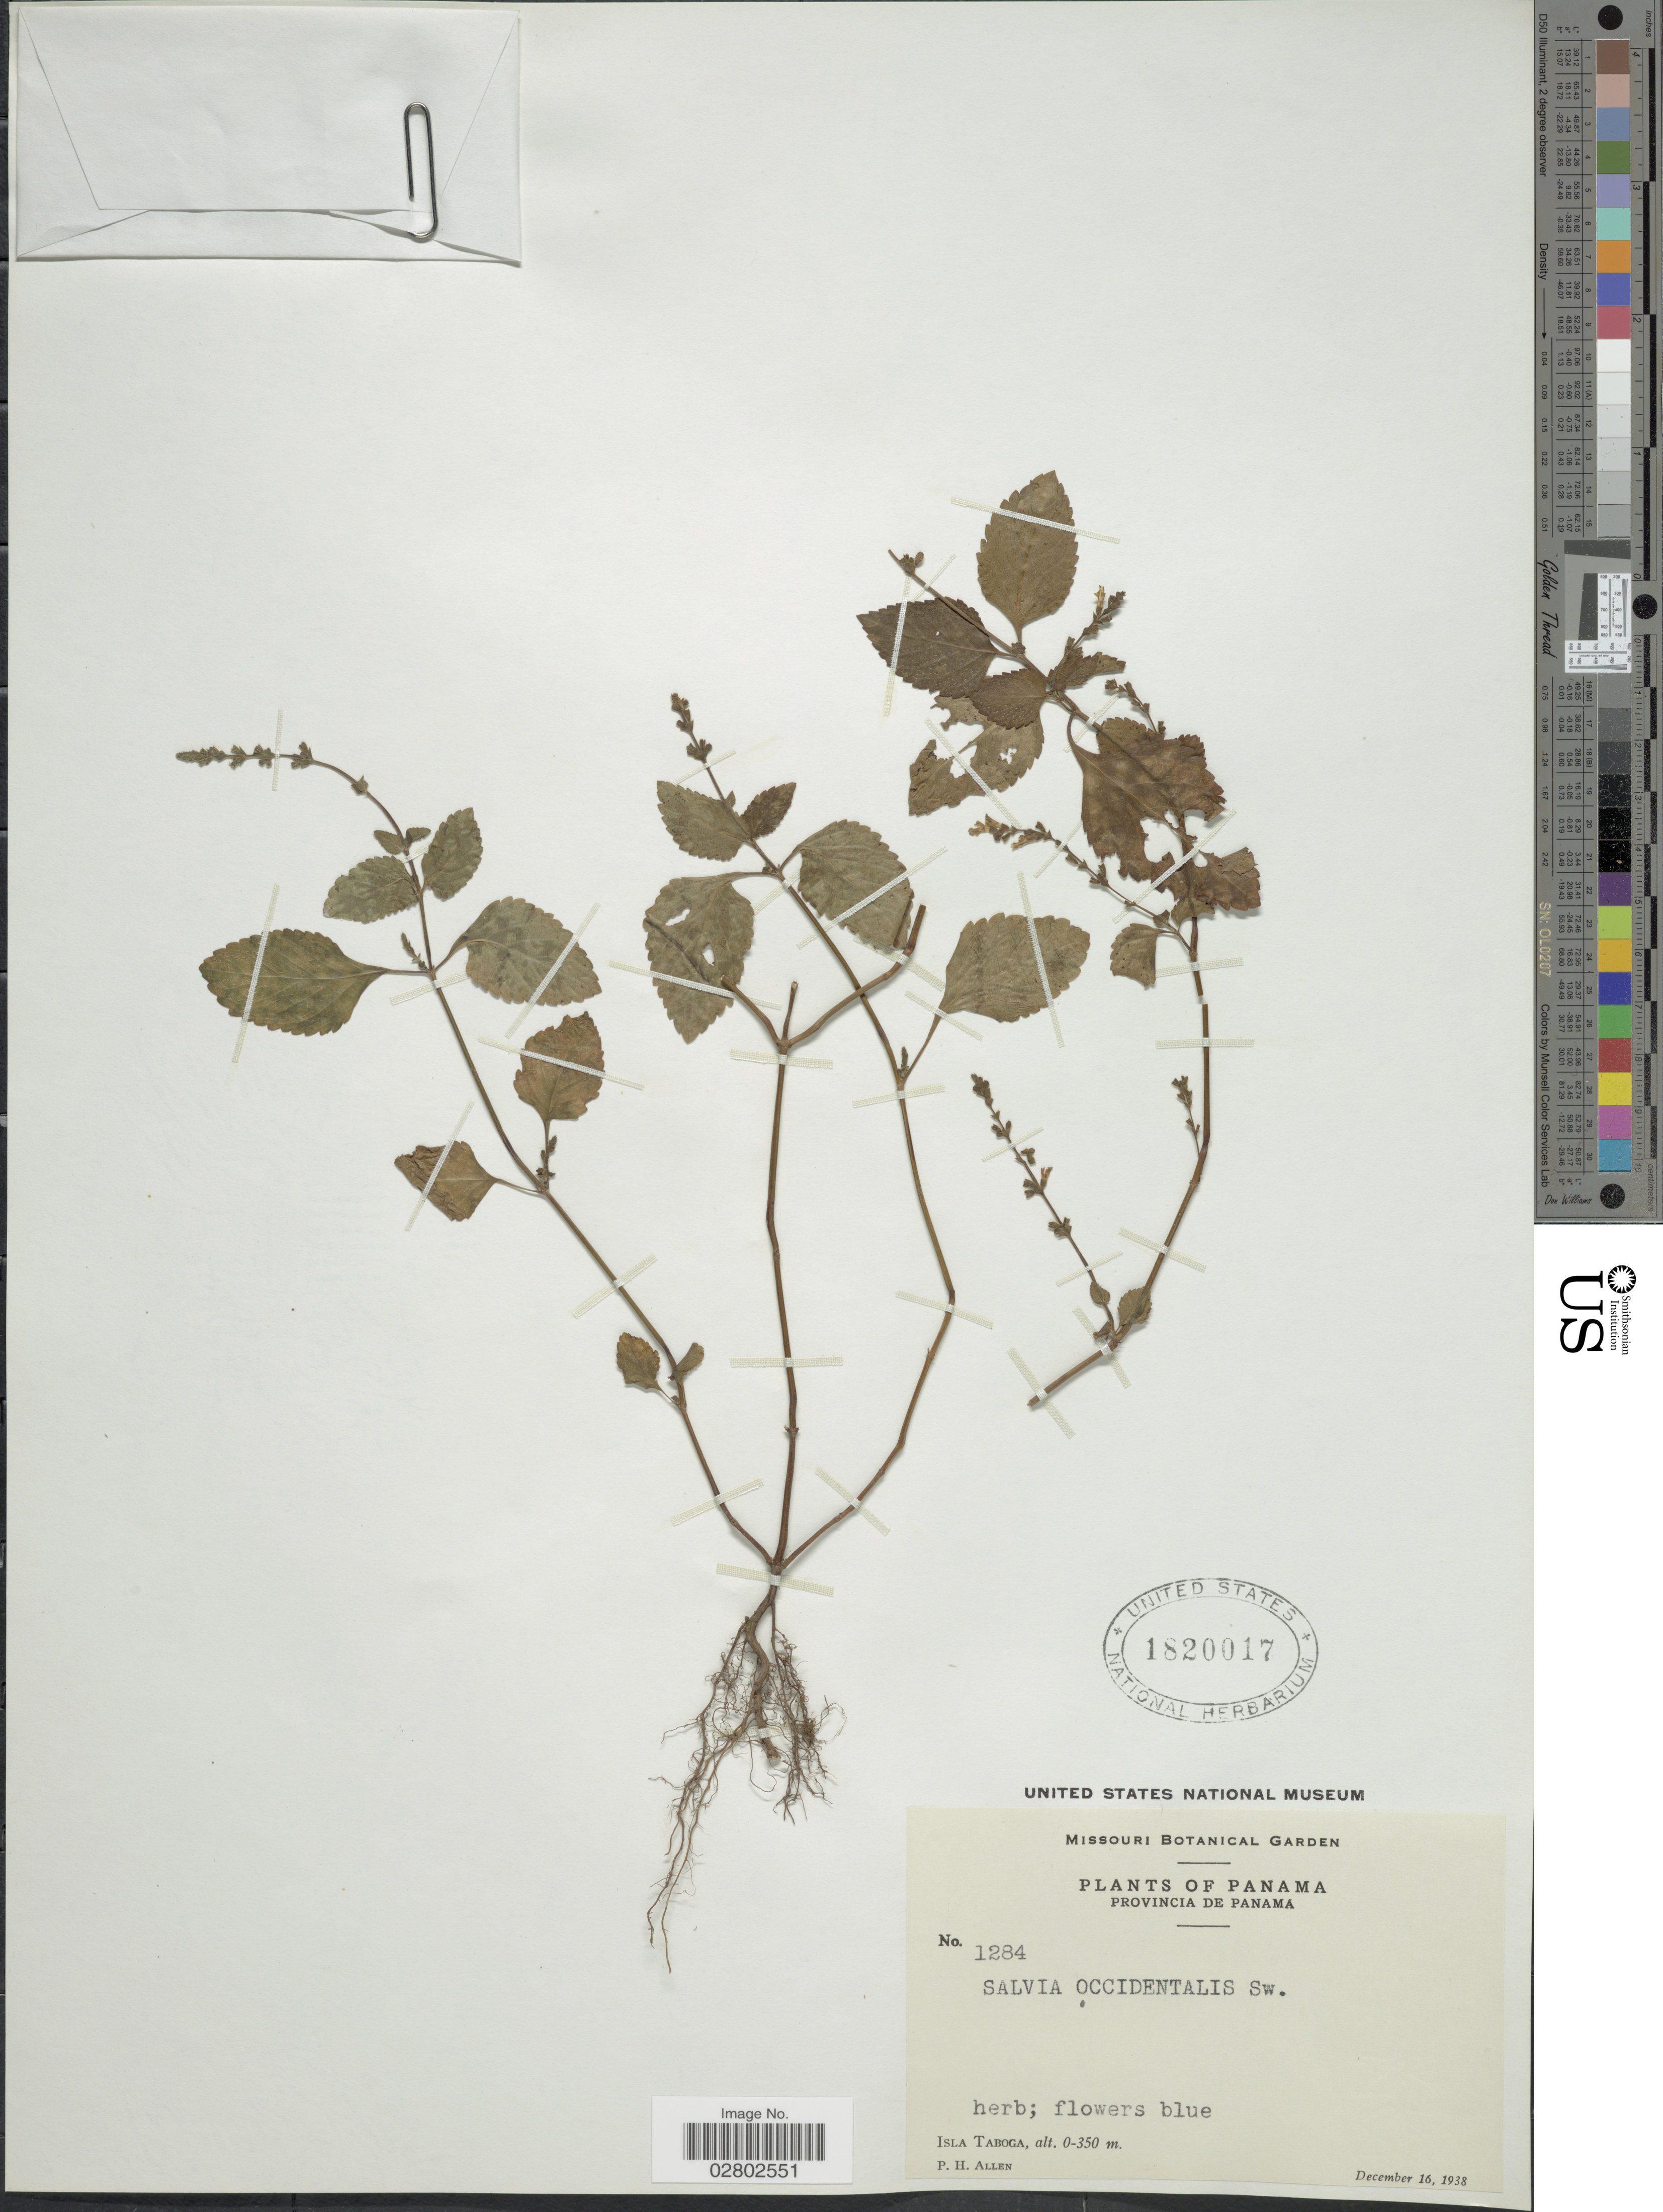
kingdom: Plantae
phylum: Tracheophyta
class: Magnoliopsida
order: Lamiales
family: Lamiaceae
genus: Salvia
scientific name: Salvia occidentalis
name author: Sw.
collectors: P. H. Allen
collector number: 1284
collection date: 1938-12-16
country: Panama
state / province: Panamá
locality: Provincia de Panama. Isla Taboga.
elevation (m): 0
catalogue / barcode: US 1820017